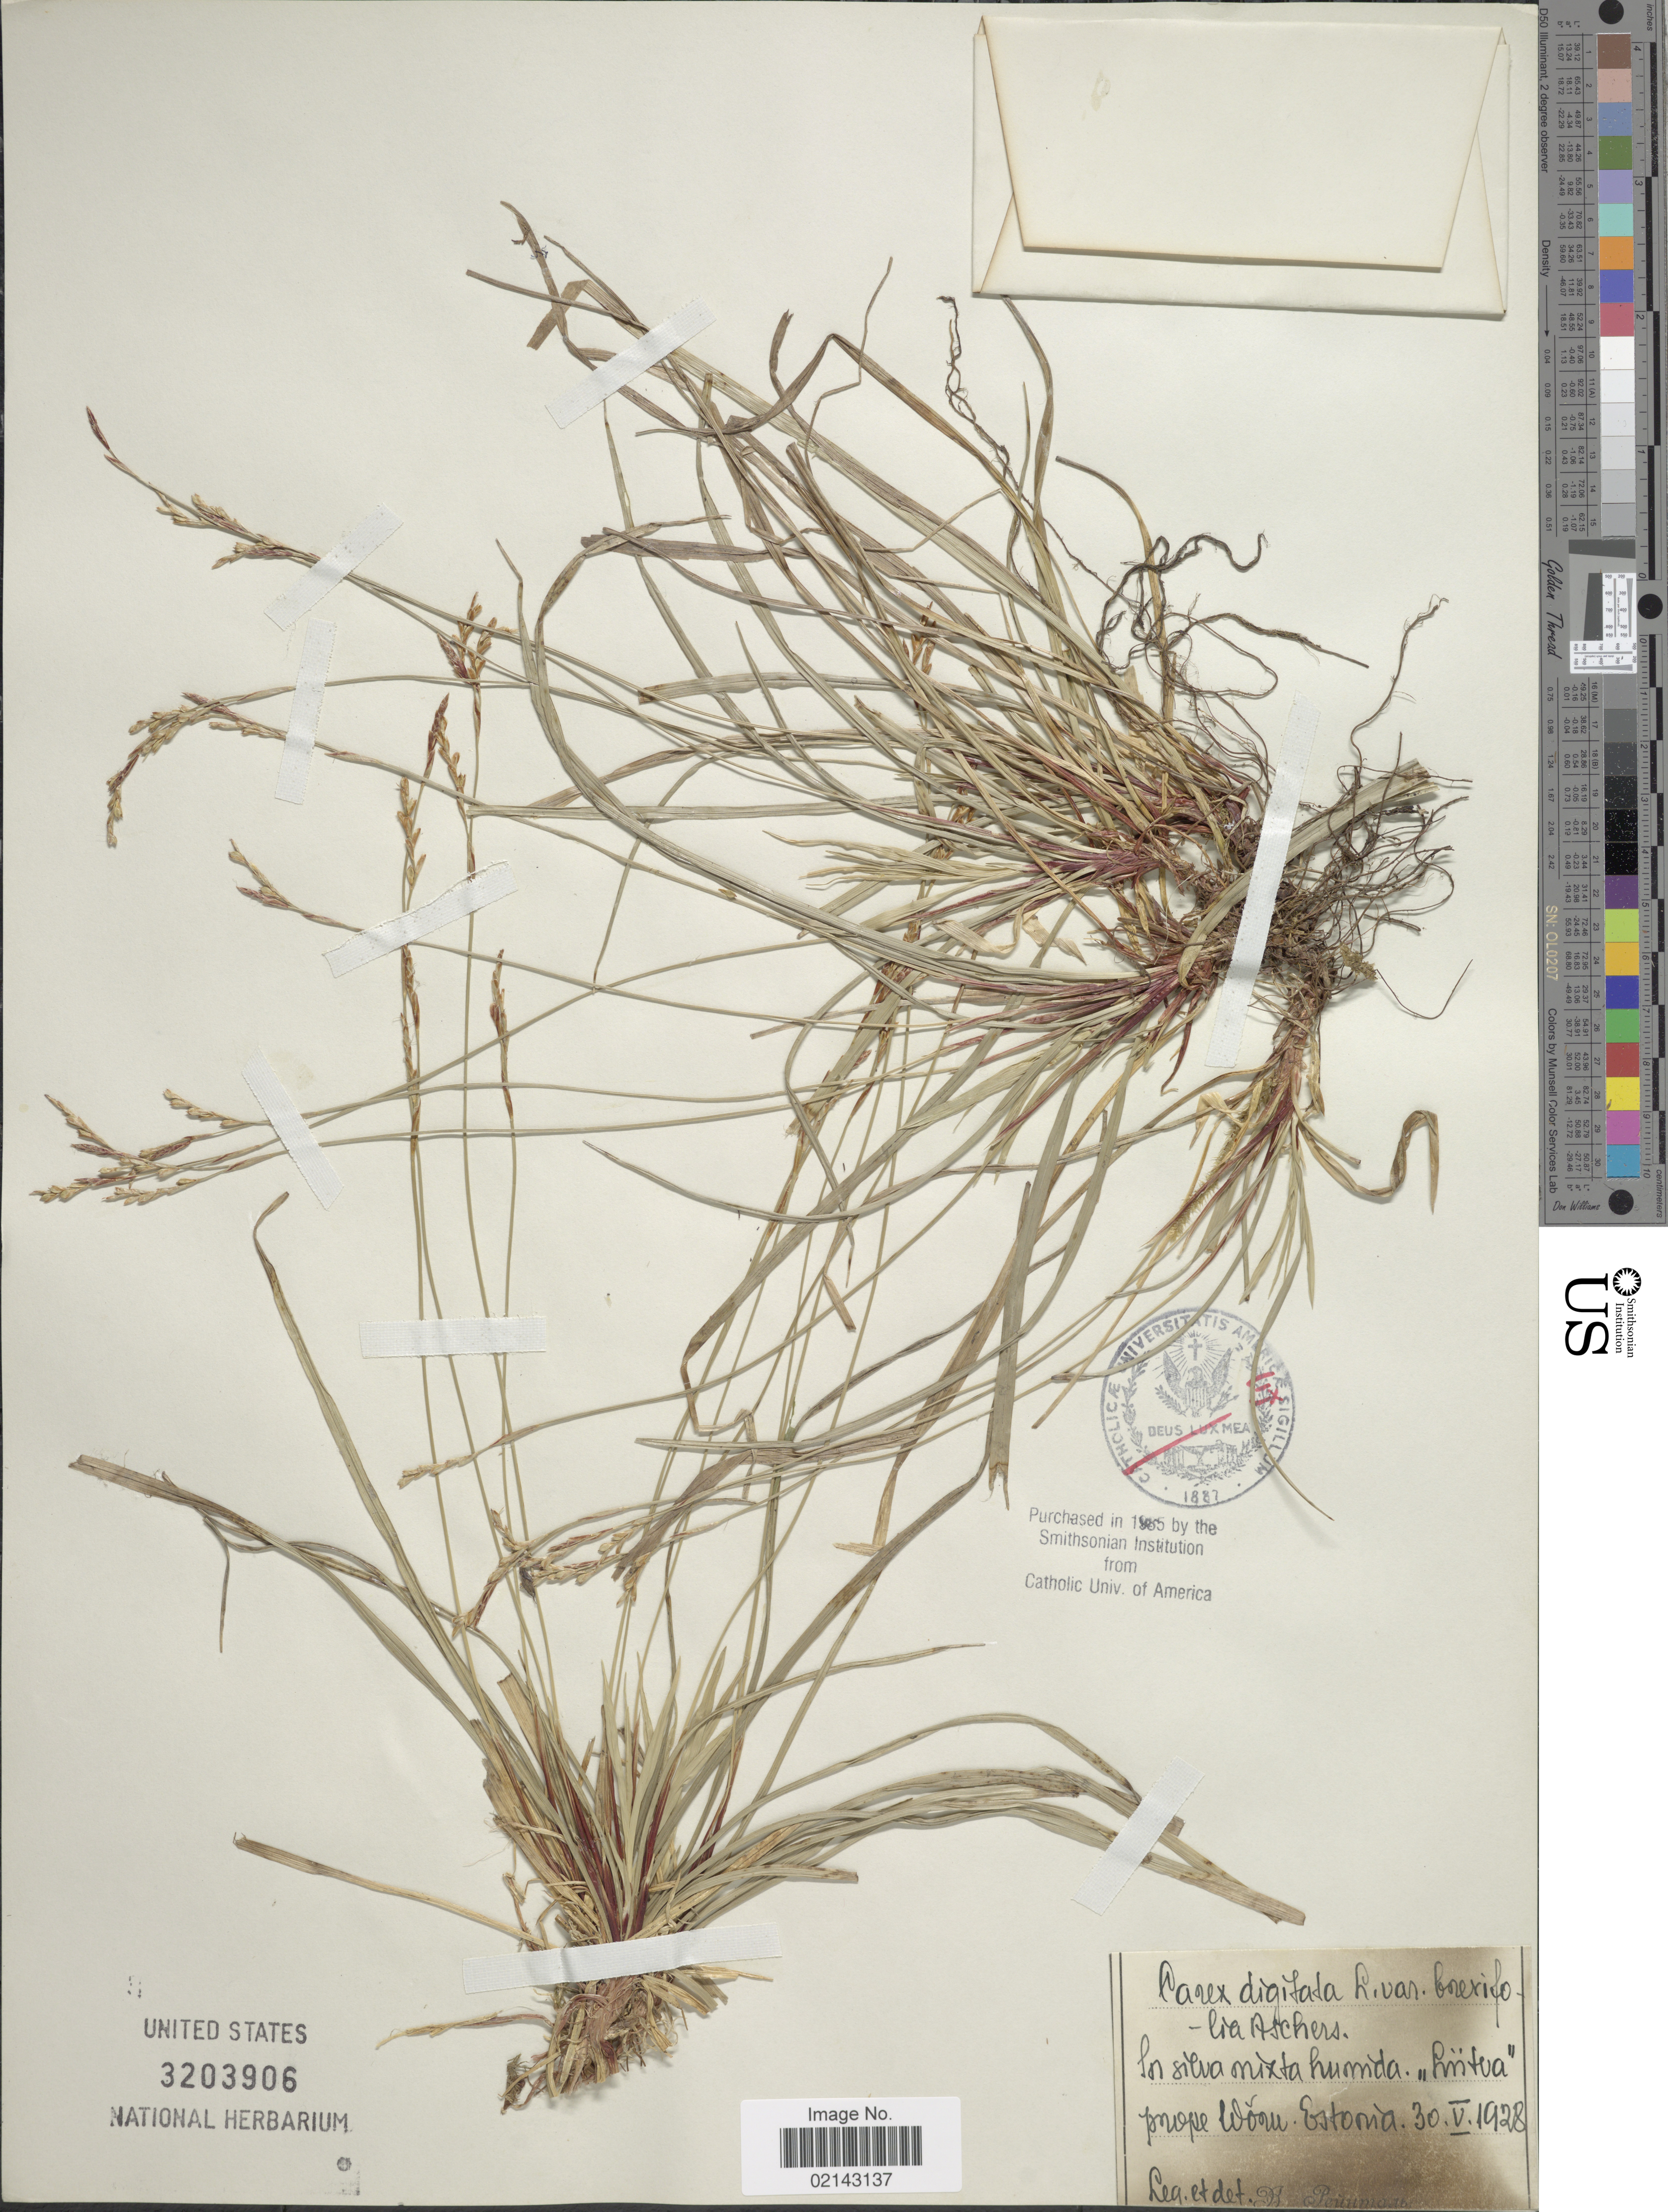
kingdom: Plantae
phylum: Tracheophyta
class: Liliopsida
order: Poales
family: Cyperaceae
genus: Carex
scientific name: Carex digitata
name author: L.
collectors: B. Peunmari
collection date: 1928-05-30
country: Estonia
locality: In silba mixta humida. Pinta [interpreted] prope Woom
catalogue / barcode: US 3203906